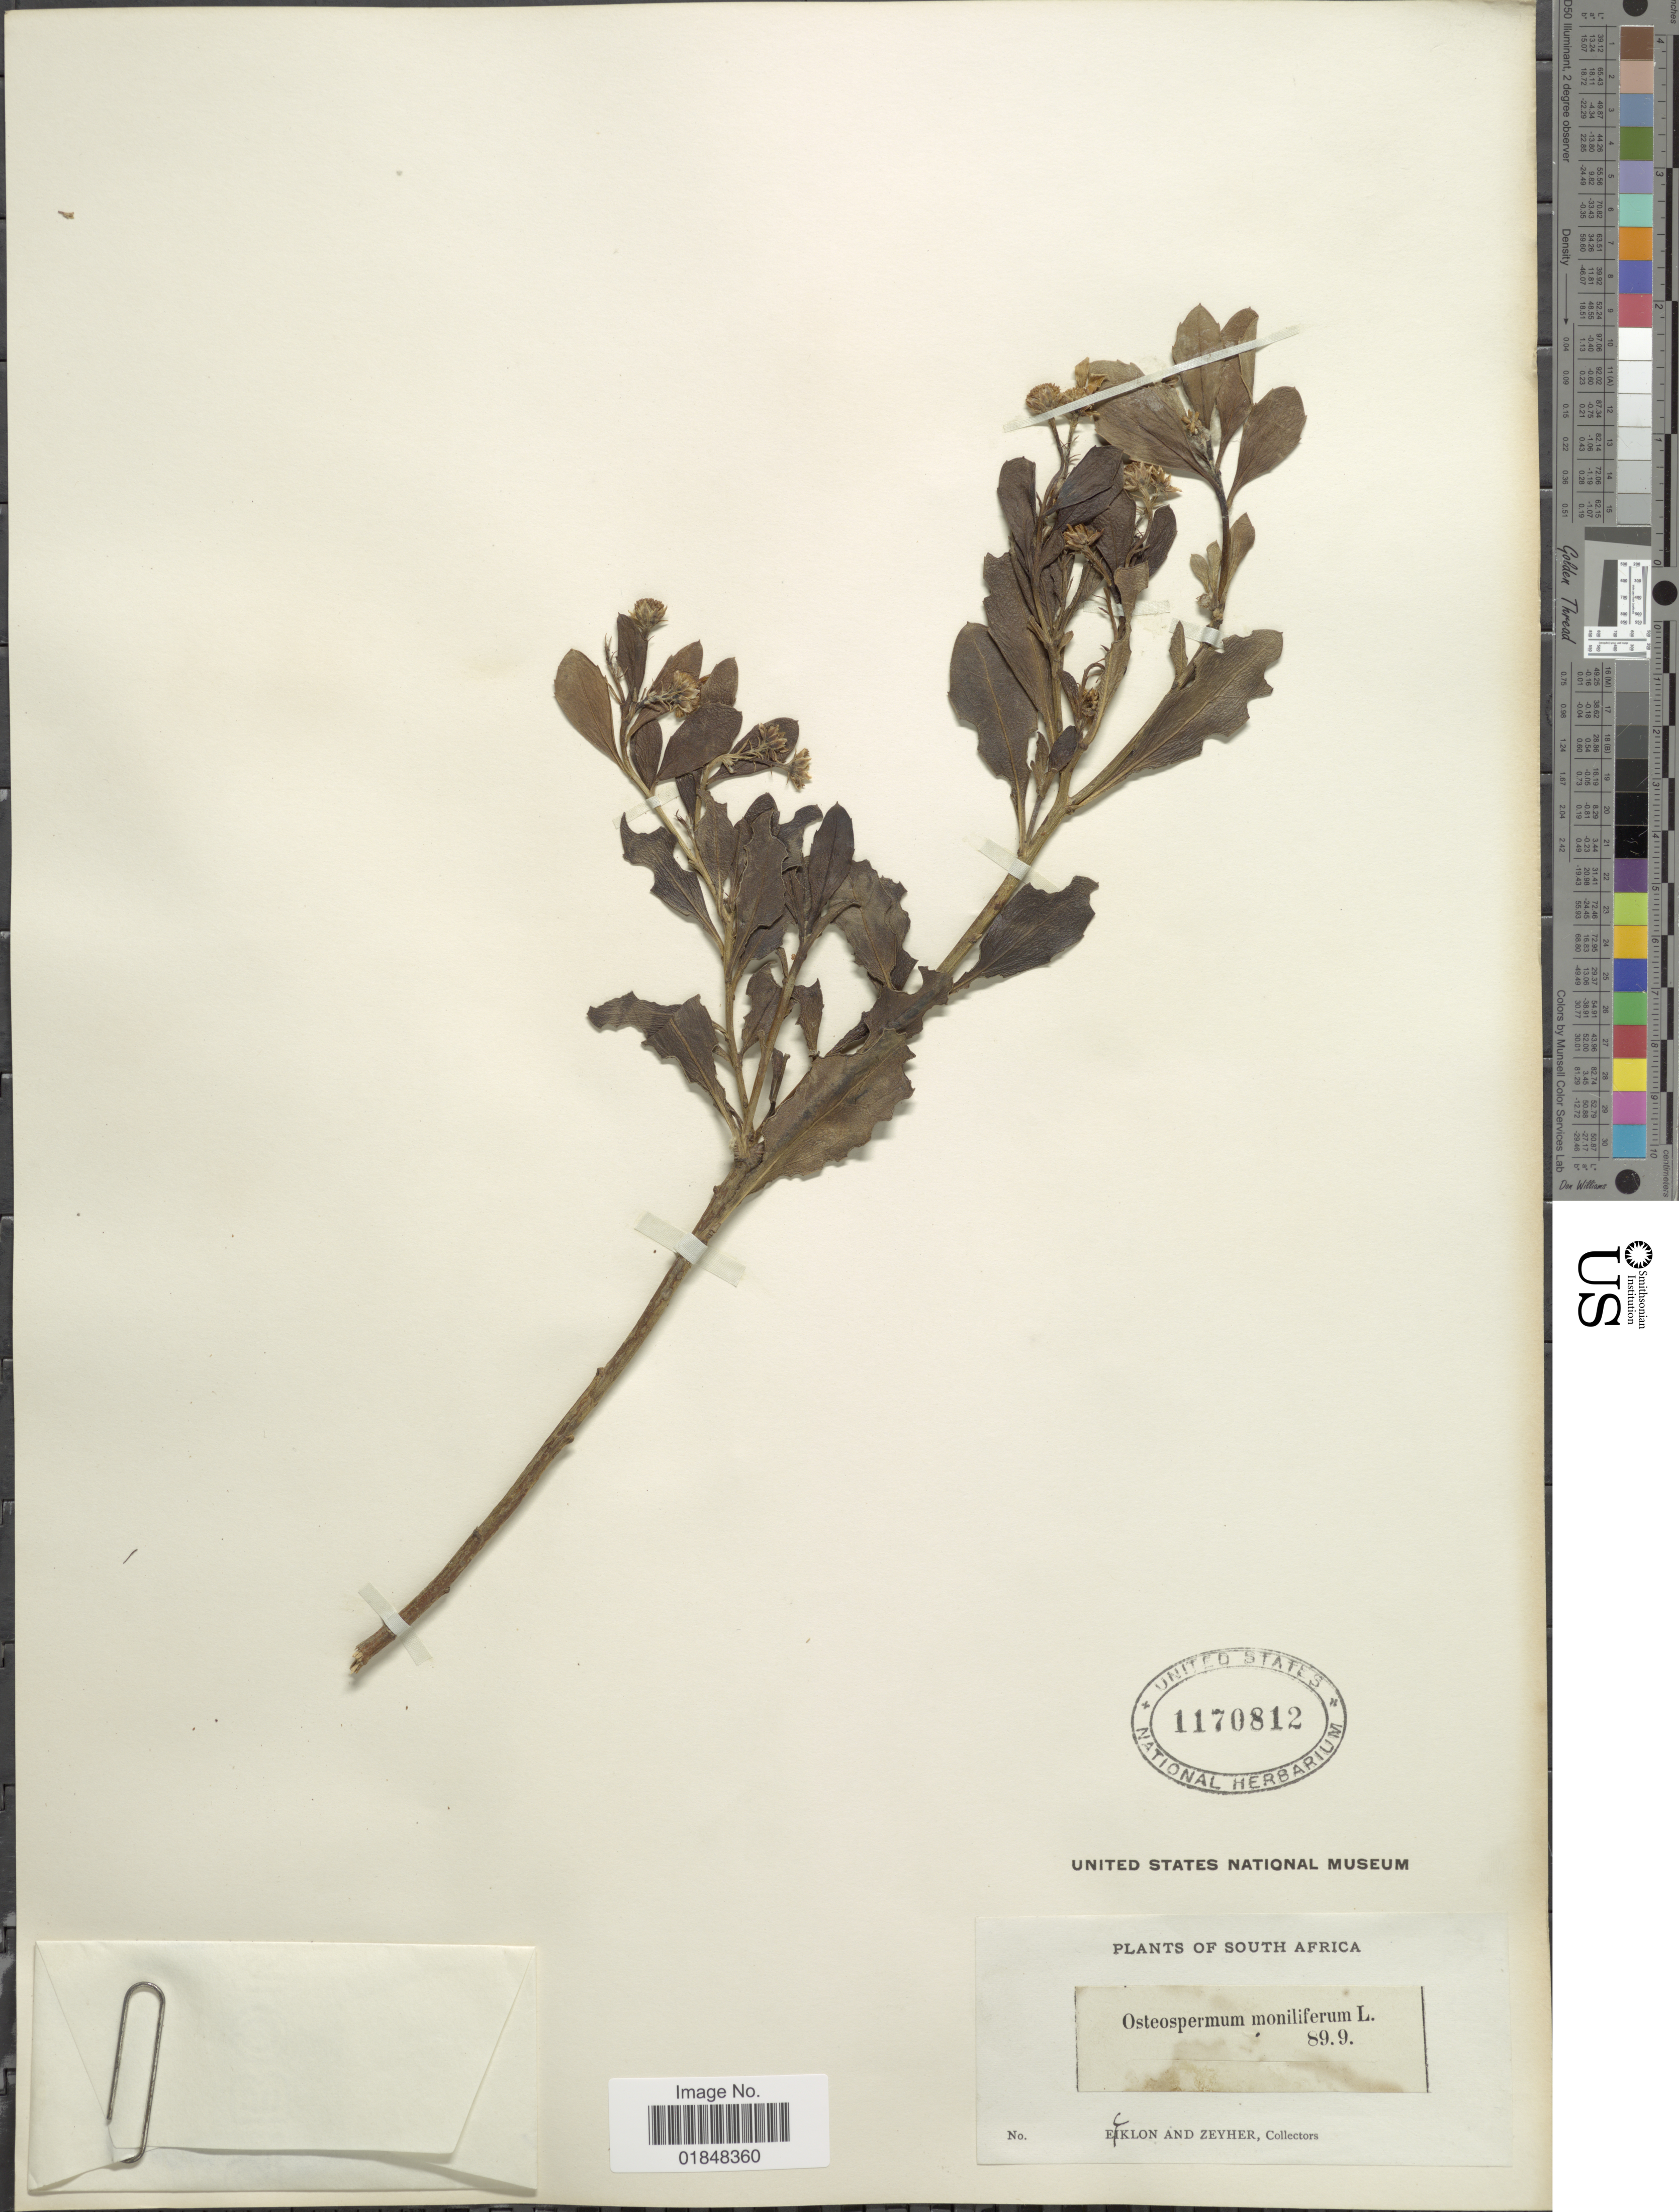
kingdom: Plantae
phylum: Tracheophyta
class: Magnoliopsida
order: Asterales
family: Asteraceae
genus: Chrysanthemoides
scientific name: Chrysanthemoides monilifera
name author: (L.) Norl.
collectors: -. Ecklon & -. Zeyher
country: South Africa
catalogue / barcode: US 1170812